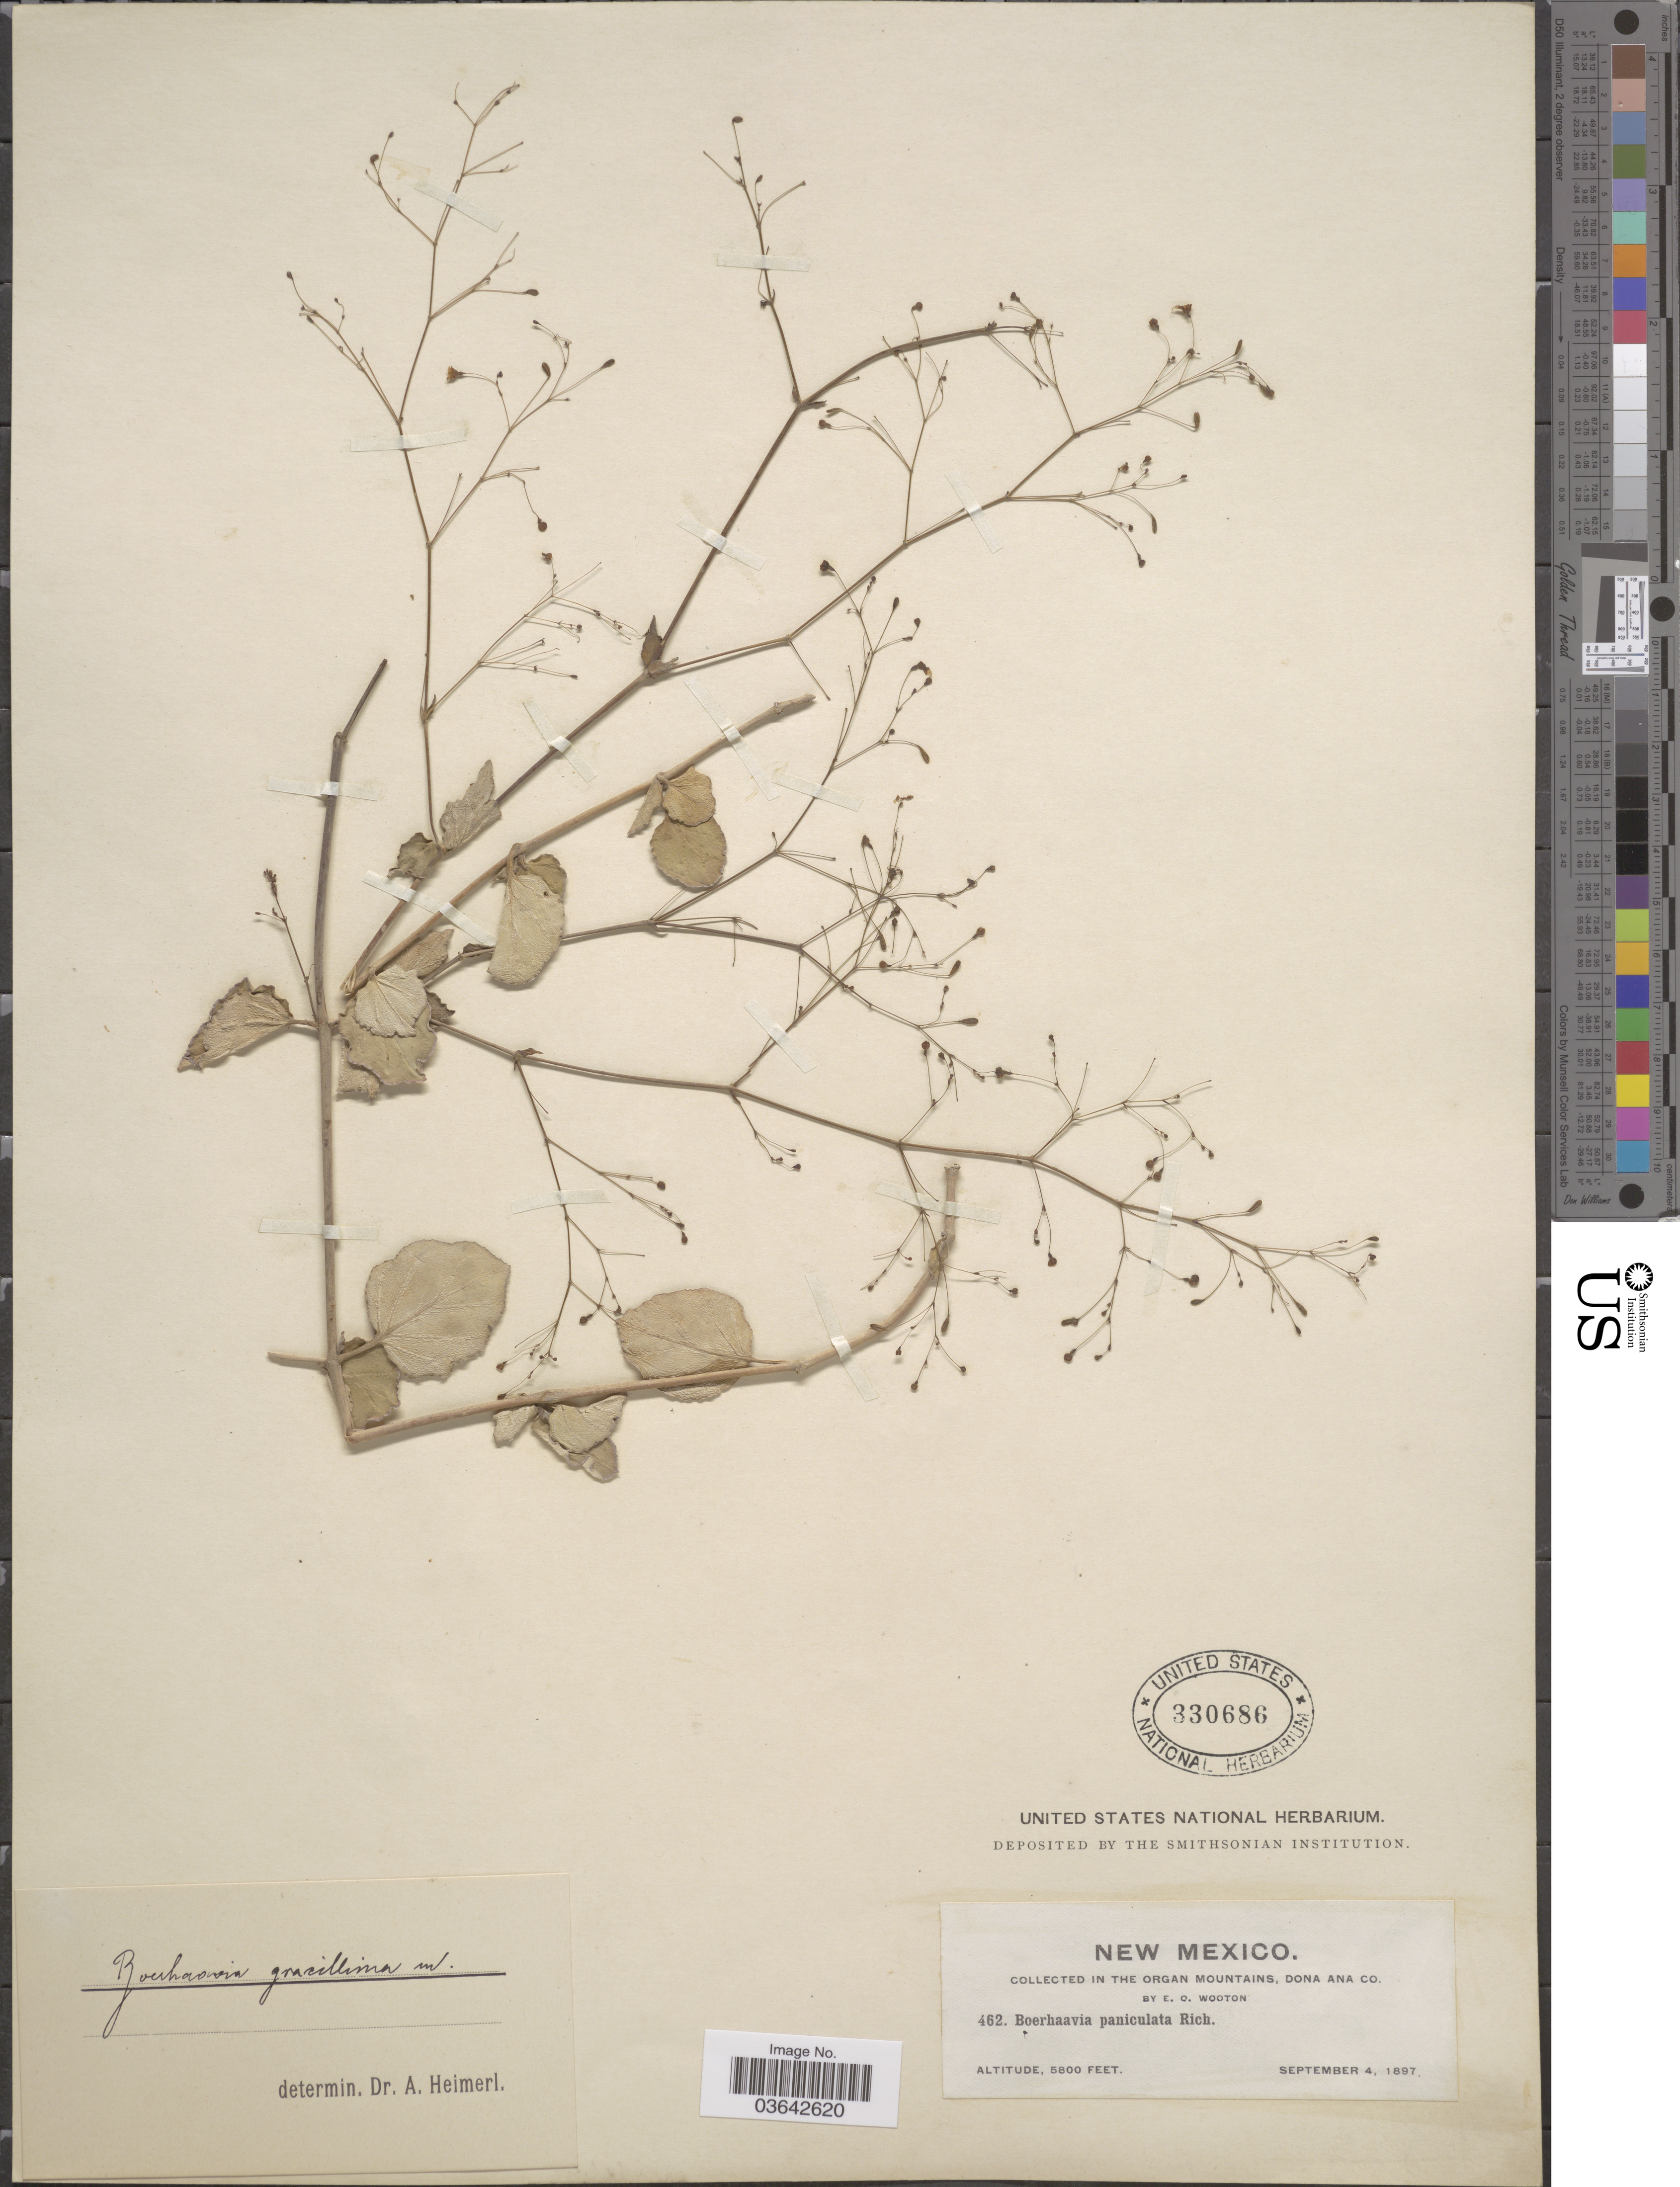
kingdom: Plantae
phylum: Tracheophyta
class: Magnoliopsida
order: Caryophyllales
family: Nyctaginaceae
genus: Boerhavia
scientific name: Boerhavia gracillima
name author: Heimerl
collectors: E. O. Wooton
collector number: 462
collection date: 1897-09-04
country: United States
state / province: New Mexico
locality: The Organ Mountains, Dona Ana Co.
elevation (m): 1768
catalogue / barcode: US 330686